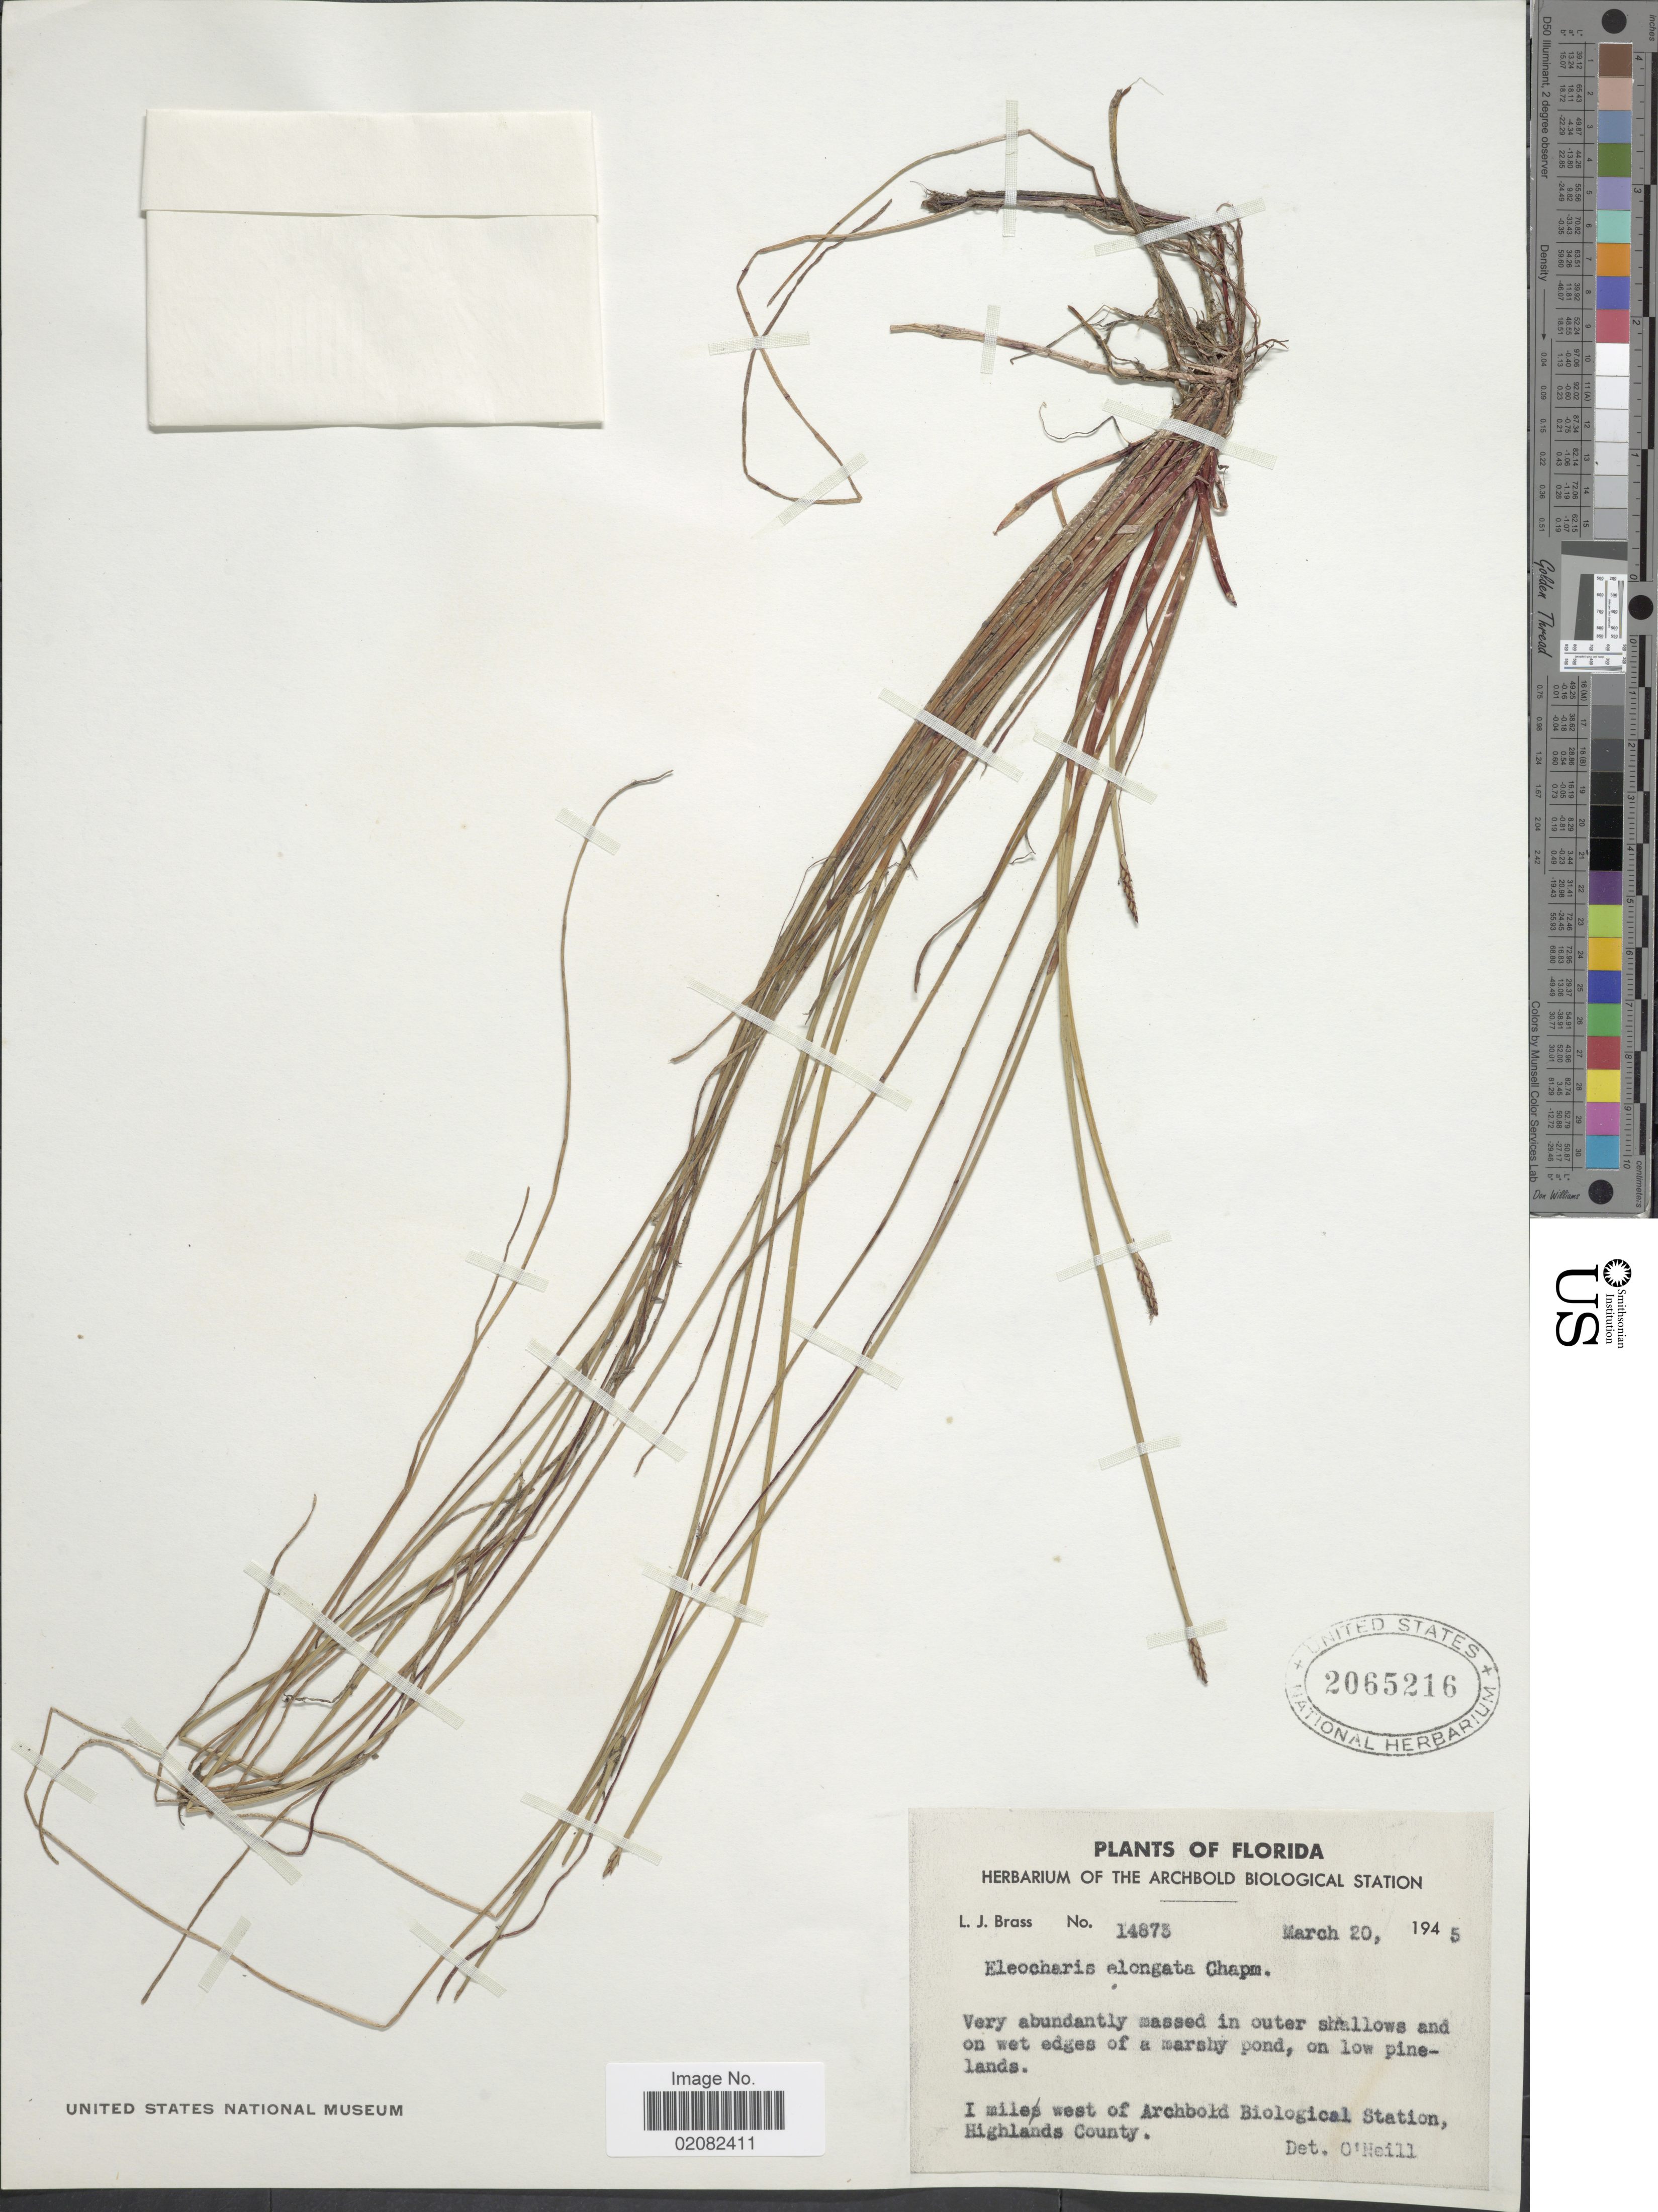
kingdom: Plantae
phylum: Tracheophyta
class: Liliopsida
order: Poales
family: Cyperaceae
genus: Eleocharis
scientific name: Eleocharis elongata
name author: Chapm.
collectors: L. J. Brass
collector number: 14873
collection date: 1945-03-20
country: United States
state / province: Florida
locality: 1 mile west of Archbold Biological Station, Highlands County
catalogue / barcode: US 2065216